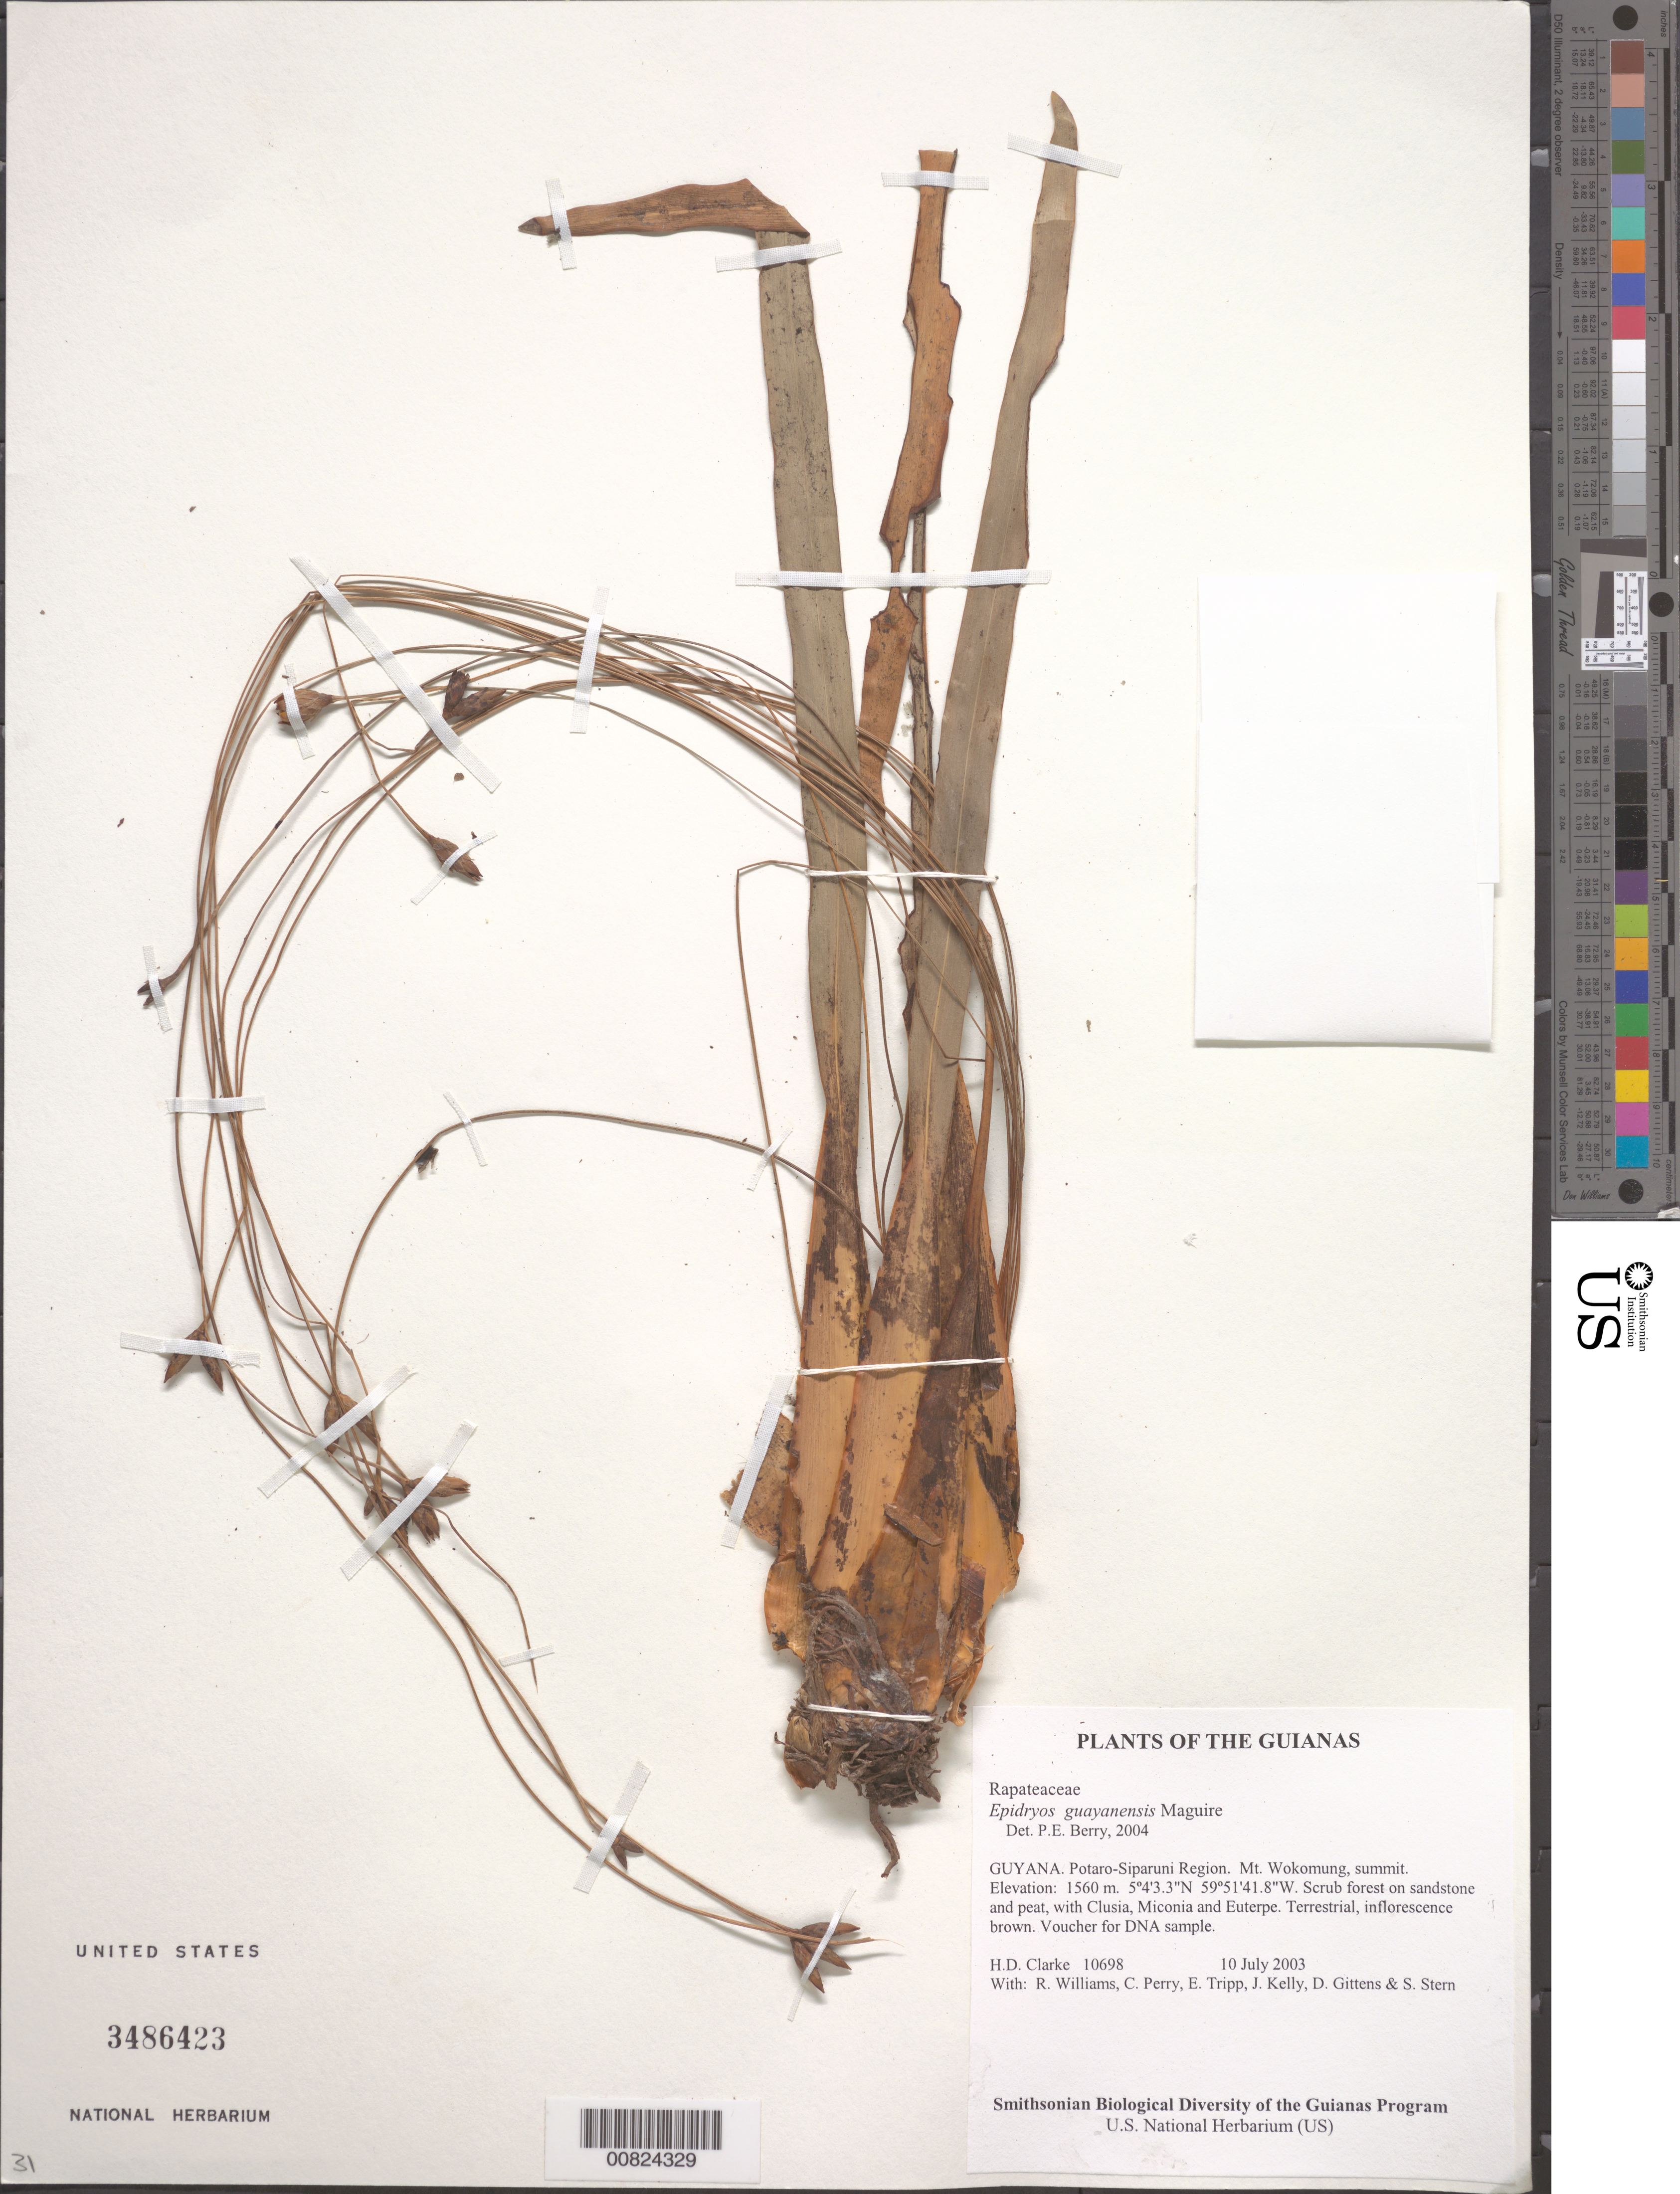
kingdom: Plantae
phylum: Tracheophyta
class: Liliopsida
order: Poales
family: Rapateaceae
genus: Epidryos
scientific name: Epidryos guayanensis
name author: Maguire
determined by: Berry, P. E., (WIS), University of Wisconsin - Madison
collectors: H. D. Clarke, R. Williams, C. Perry, E. Tripp, J. Kelly, D. Gittens & S. R. Stern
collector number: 10698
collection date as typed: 10 July 2003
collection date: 2003-07-10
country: Guyana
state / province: Potaro-Siparuni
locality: Mt. Wokomung, summit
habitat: Scrub forest on sandstone and peat, with Clusia, Miconia and Euterpe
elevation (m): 1560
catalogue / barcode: US 3486423